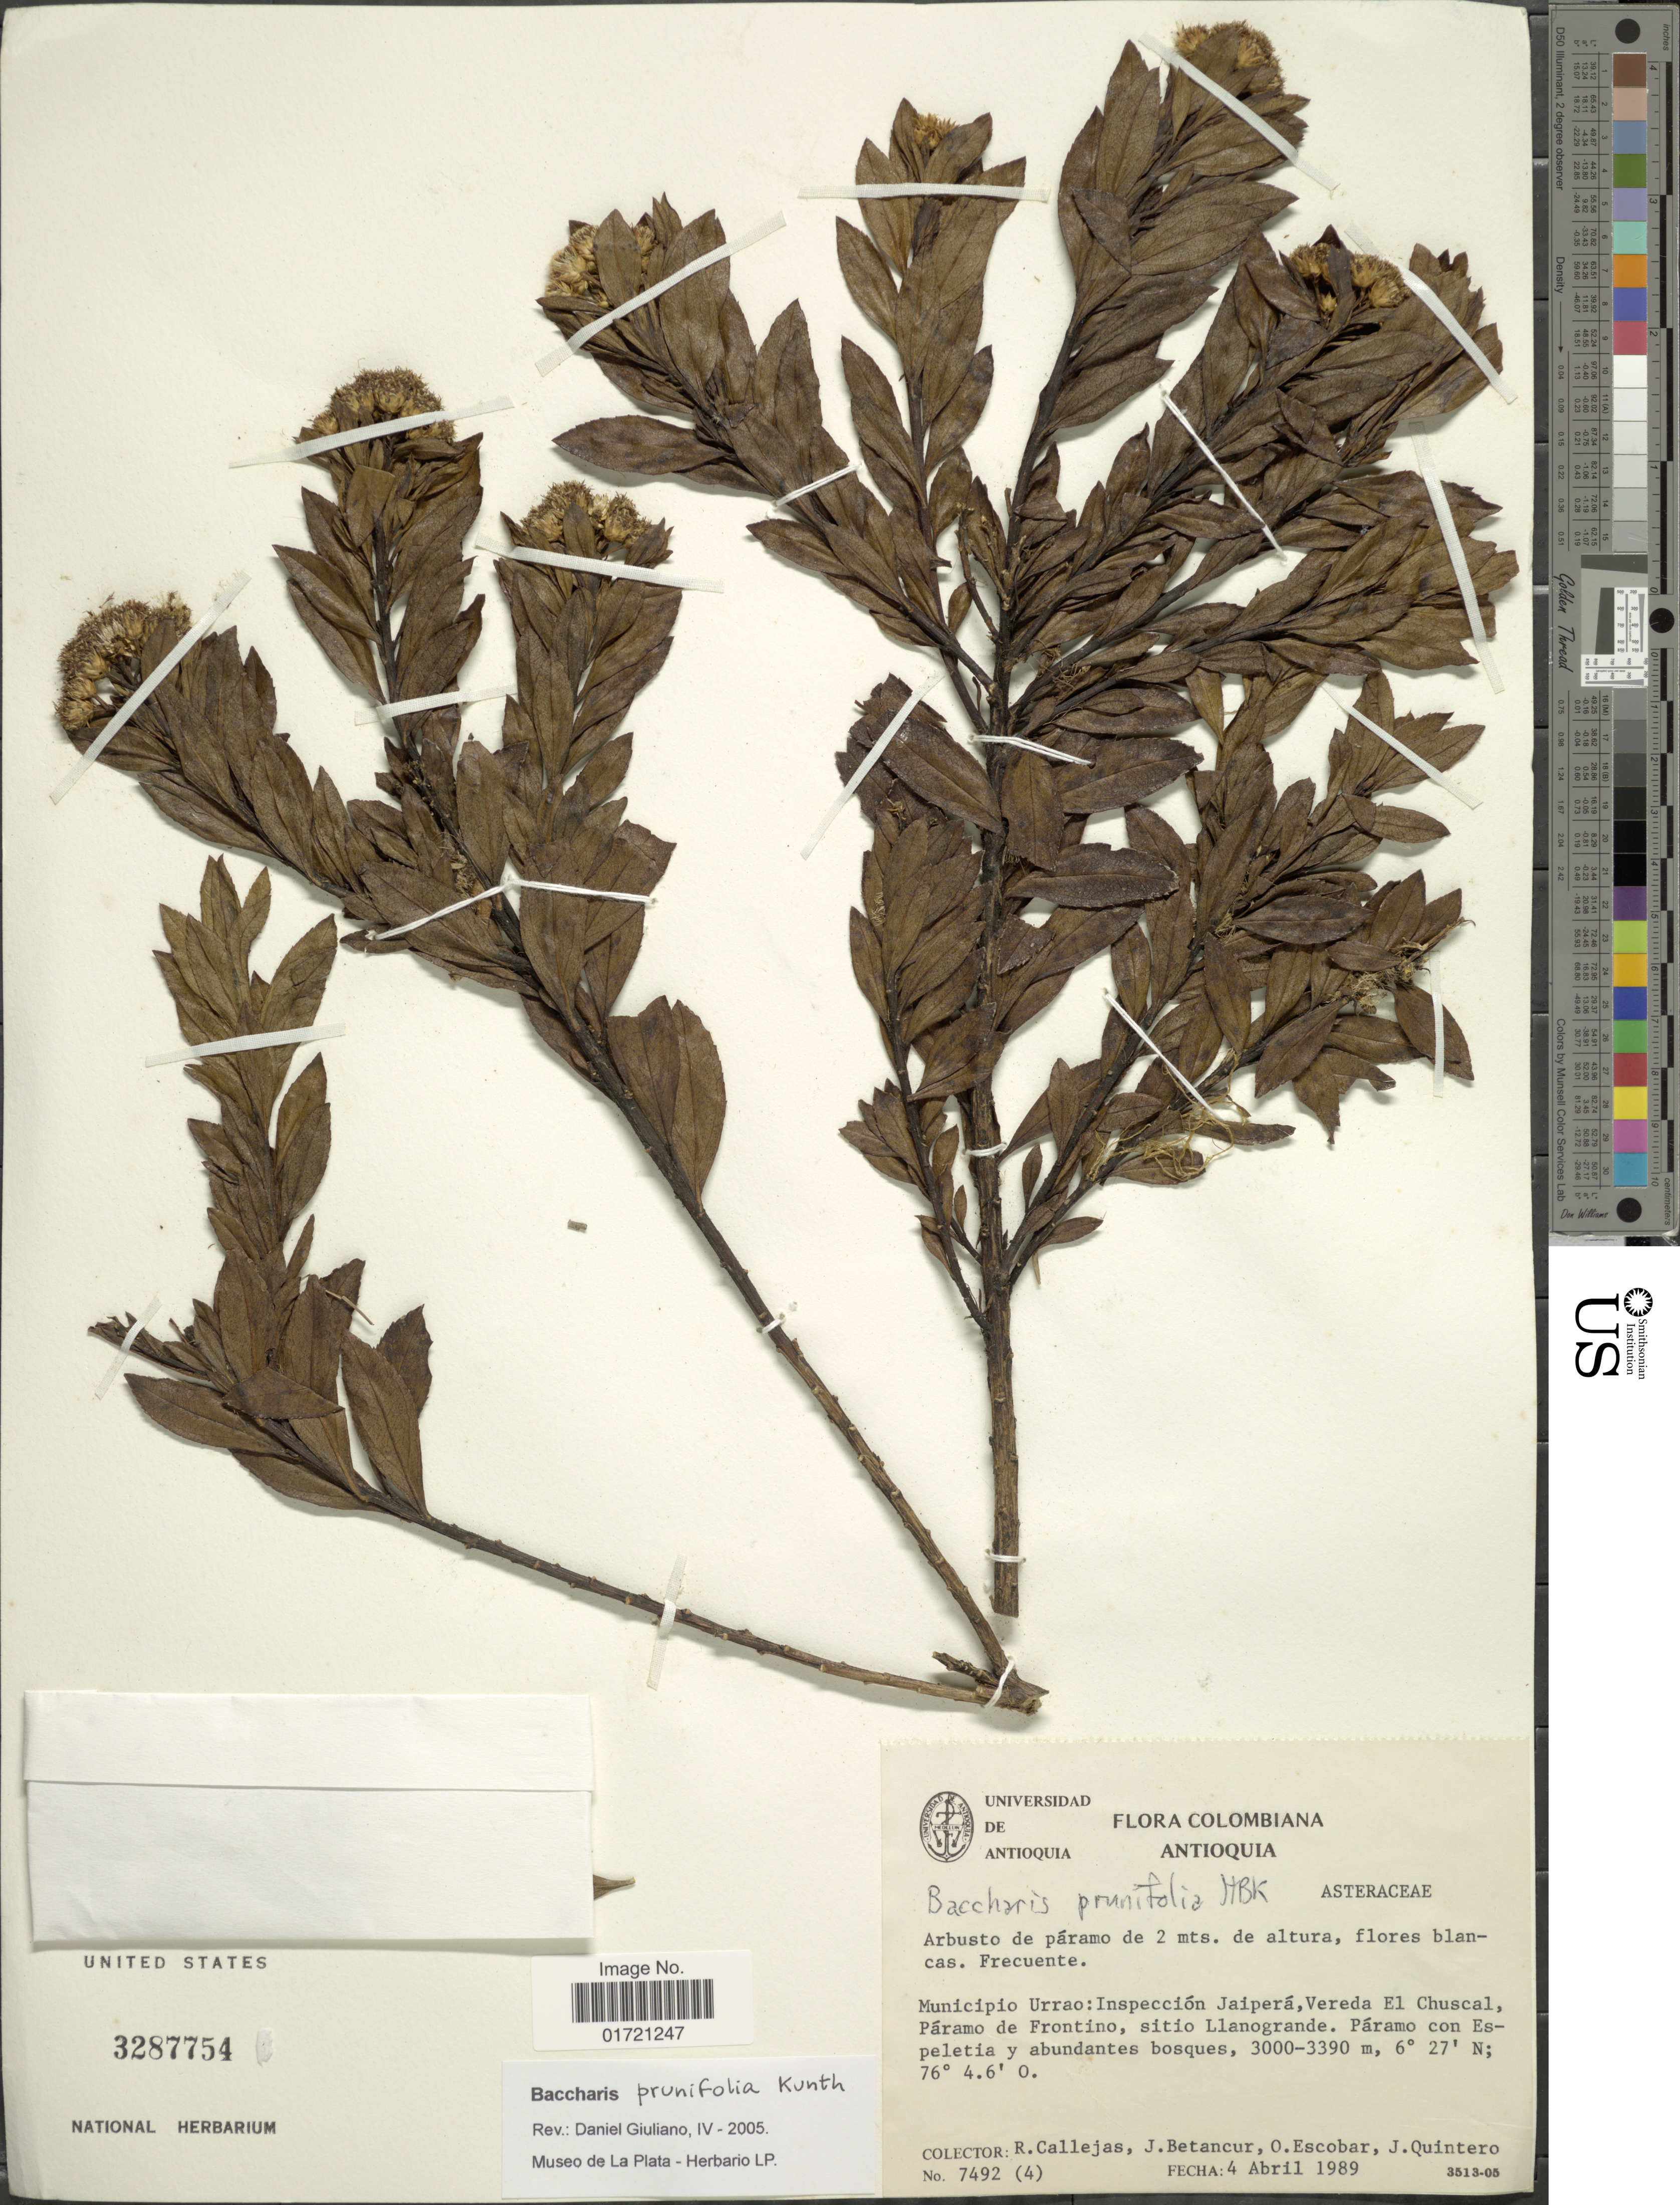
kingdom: Plantae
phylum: Tracheophyta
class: Magnoliopsida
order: Asterales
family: Asteraceae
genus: Baccharis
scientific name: Baccharis prunifolia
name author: Kunth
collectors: R. Callejas, J. Betancur, O. D. Escobar & J. Quintero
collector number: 7492 (4)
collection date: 1989-04-04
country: Colombia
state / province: Antioquia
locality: Municipio Urrao: Inspección Jaiperá, Vereda El Chuscal, Páramo de Frontino, sitio Llanogrande. Páramo con Espeletia y abundantes bosques.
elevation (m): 3000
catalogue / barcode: US 3287754